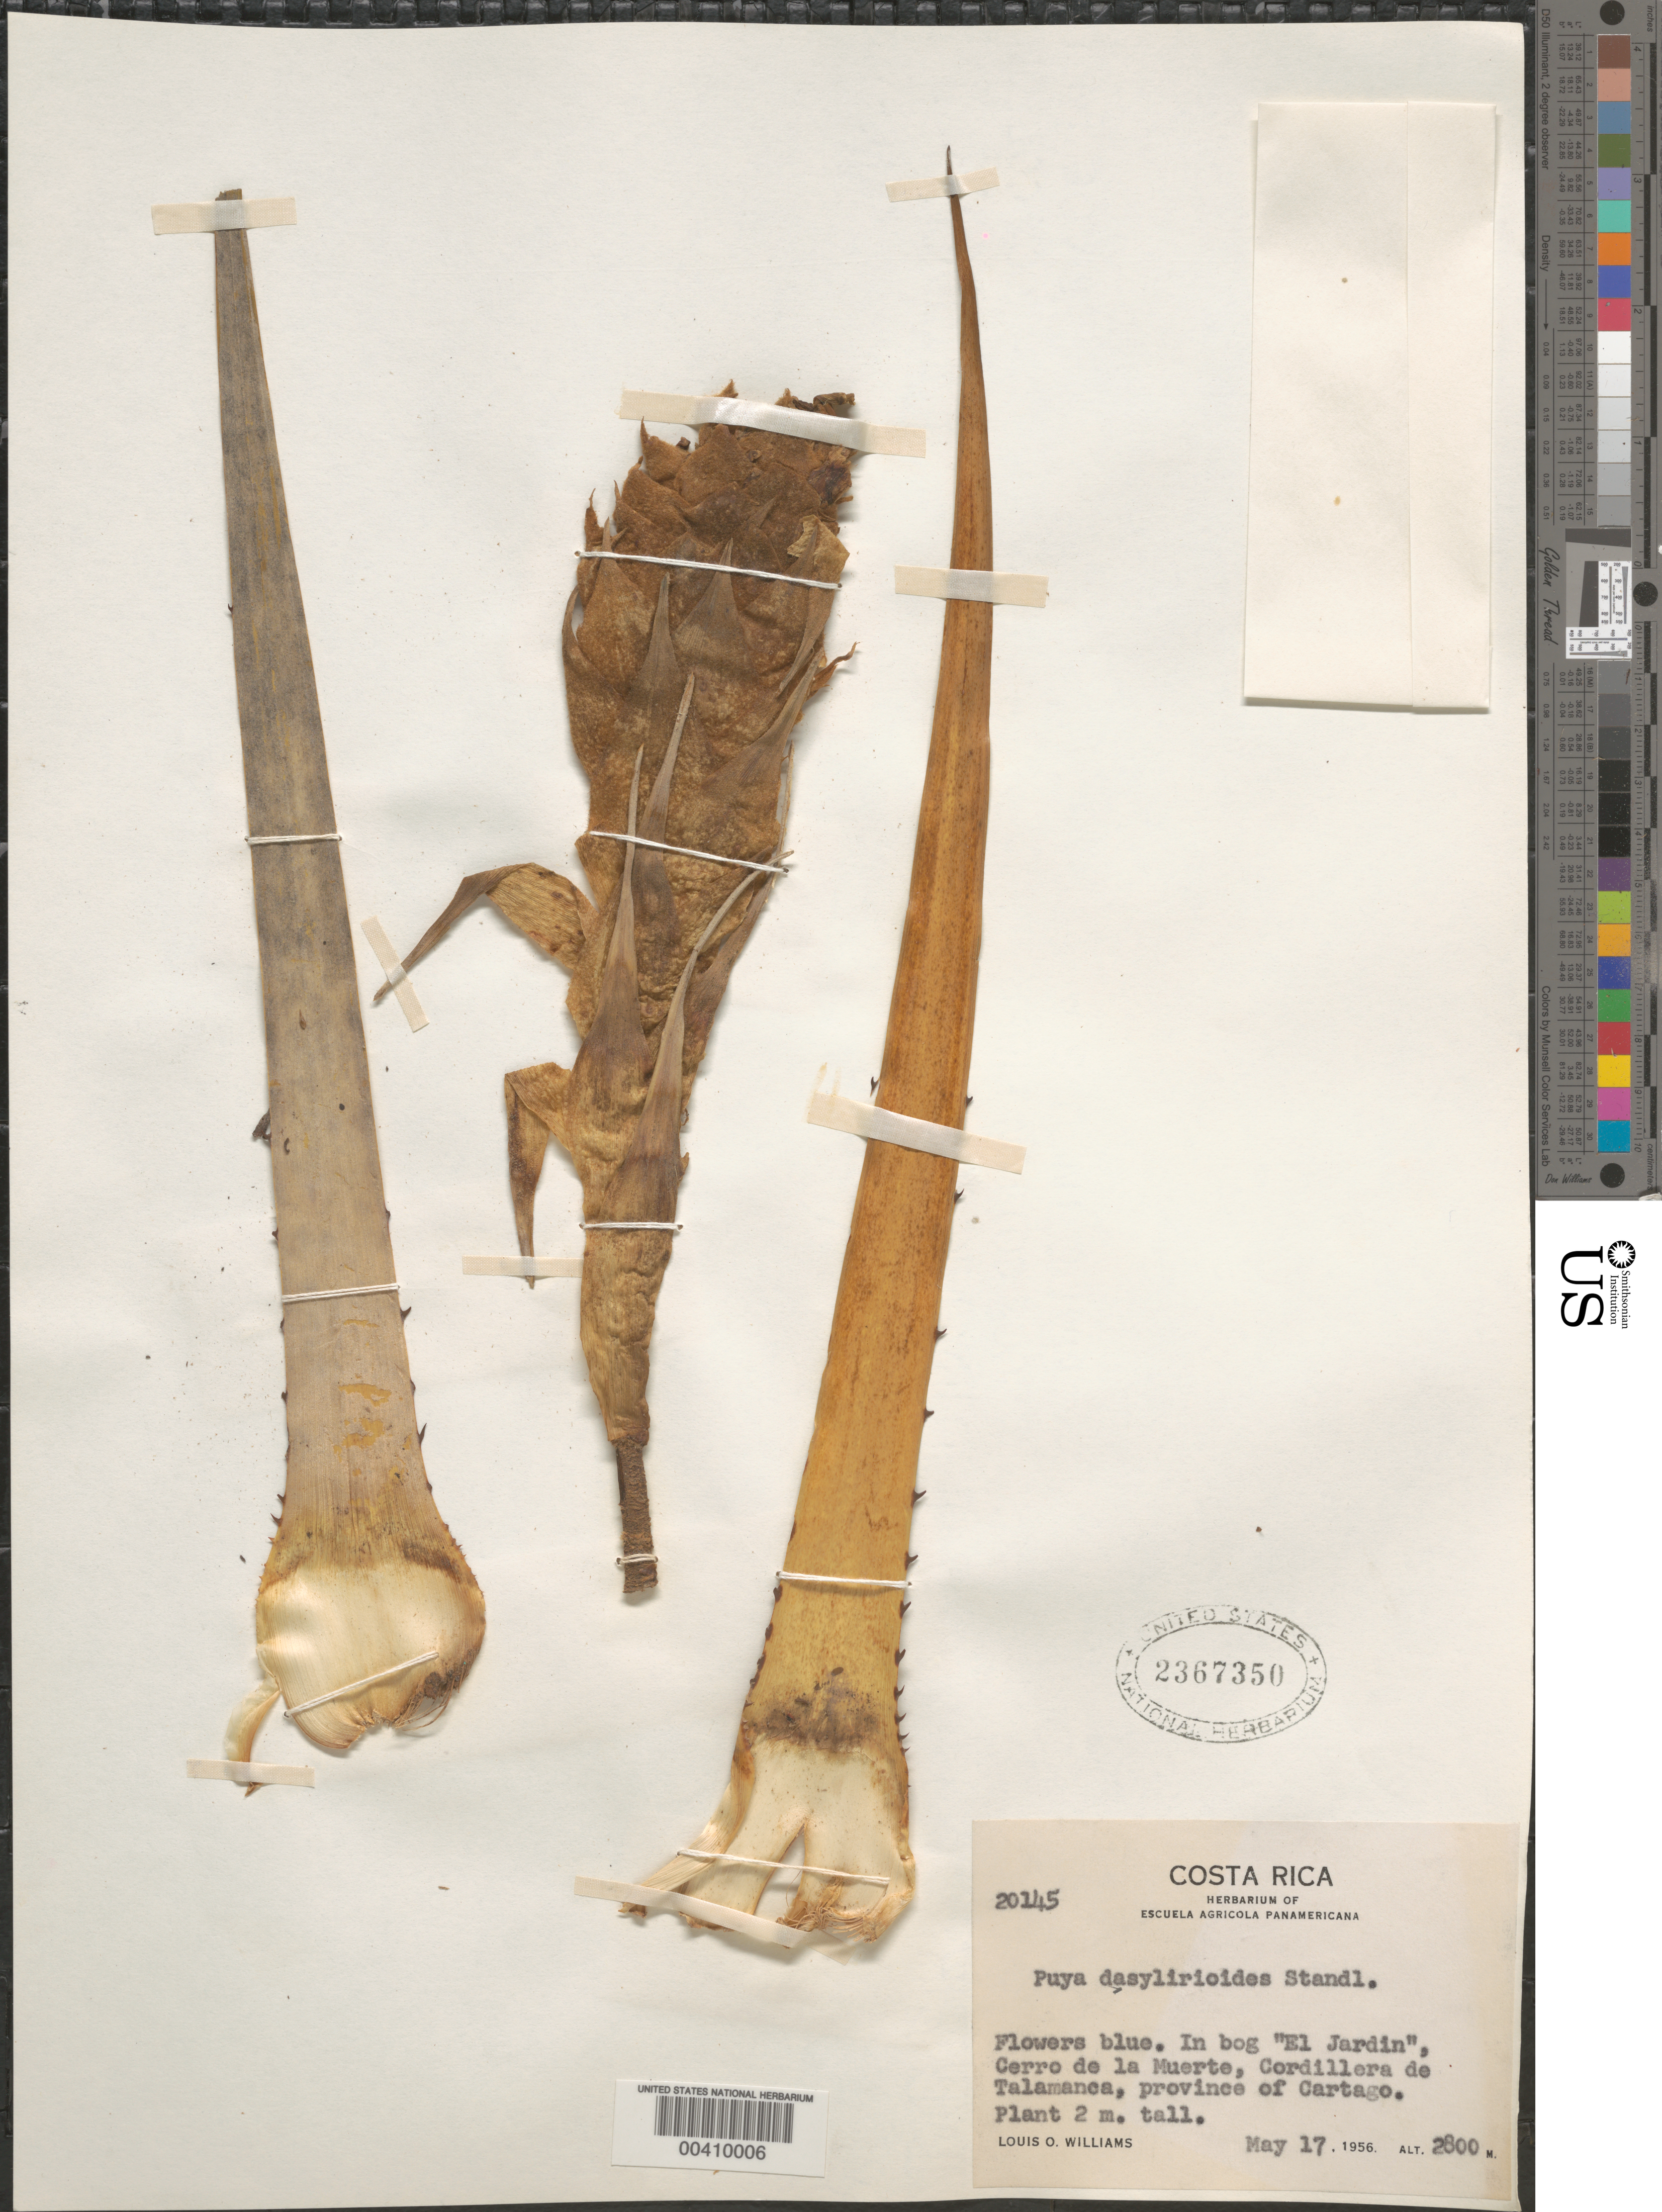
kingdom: Plantae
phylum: Tracheophyta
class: Liliopsida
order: Poales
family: Bromeliaceae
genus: Puya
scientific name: Puya dasylirioides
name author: Standl.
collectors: L. O. Williams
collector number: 20145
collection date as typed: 17 May 1956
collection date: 1956-05-17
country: Costa Rica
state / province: Cartago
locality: In bog "El Jardin", Cerro de la Muerte, Cordillera de Talamanca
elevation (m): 2800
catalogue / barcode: US 2367350